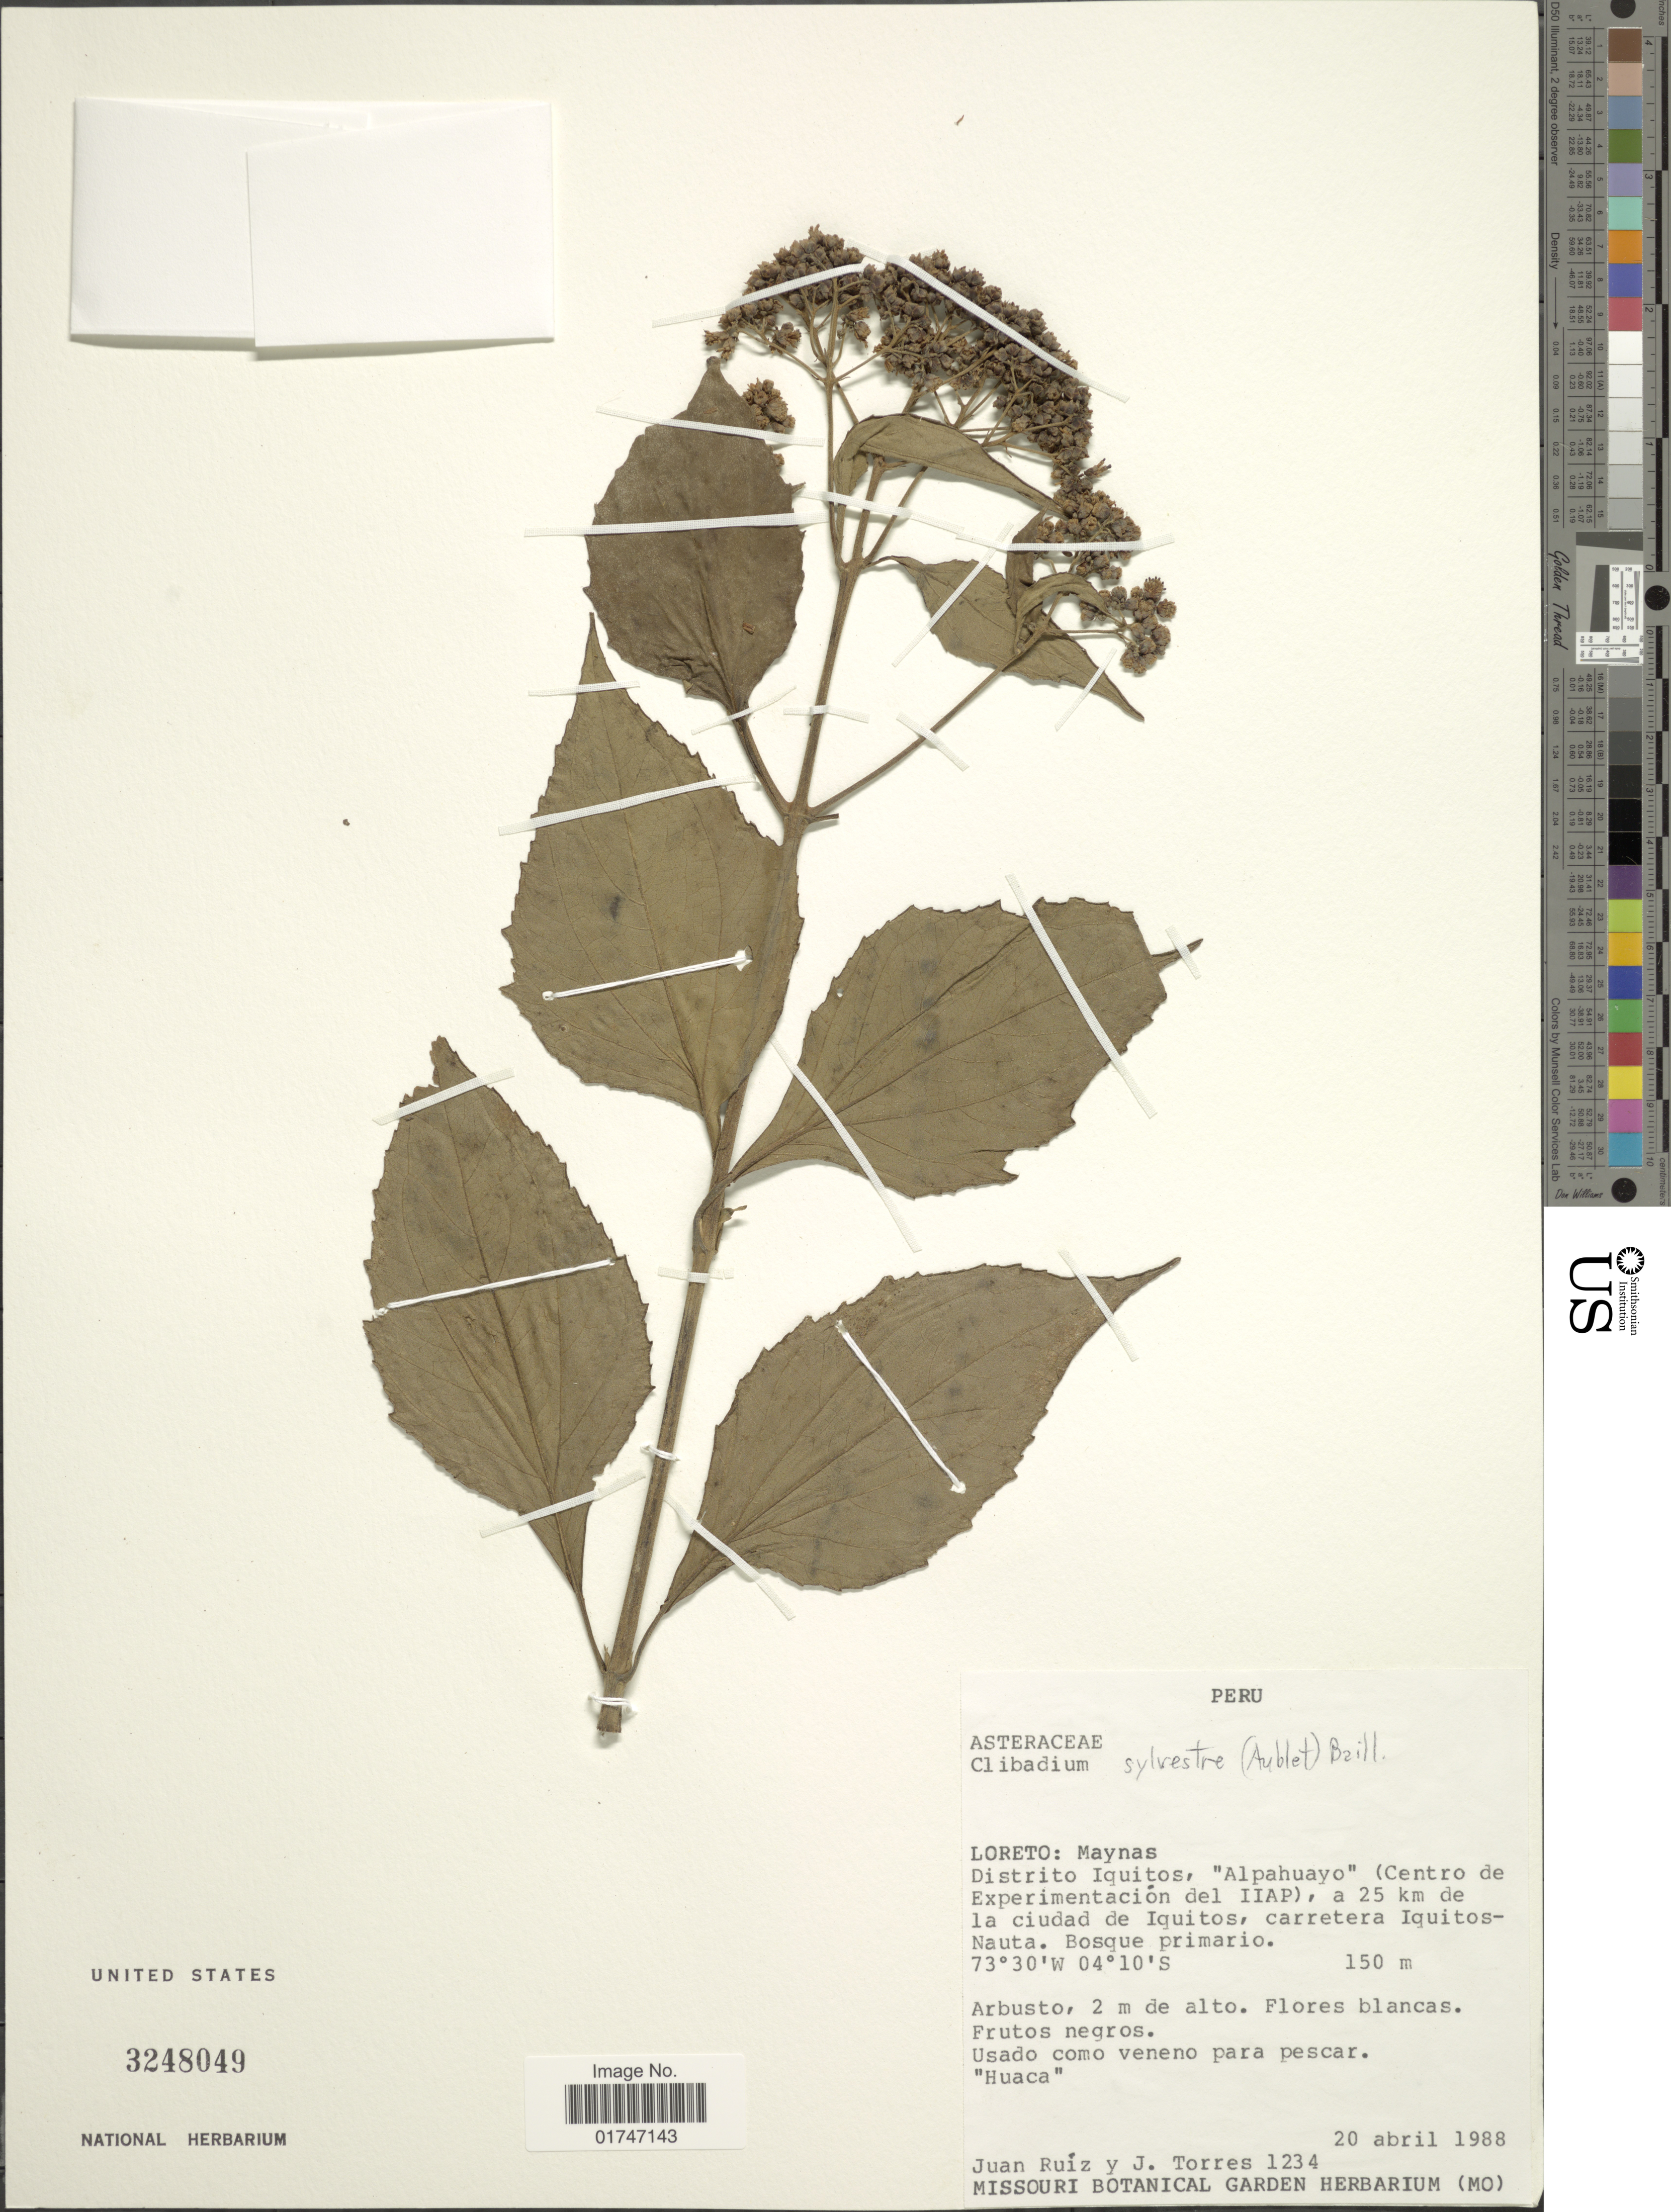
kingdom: Plantae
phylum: Tracheophyta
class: Magnoliopsida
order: Asterales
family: Asteraceae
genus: Clibadium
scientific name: Clibadium sylvestre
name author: (Aubl.) Baill.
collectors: J. Ruiz & J. Torres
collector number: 1234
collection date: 1988-04-20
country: Peru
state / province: Loreto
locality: Loreto: Maynas. Distrito Iquitos, "Alpahuayo" (Centro de Experimentación del IIAP), a 25 km de la ciudad de Iquitos, carretera Iquitos-Nauta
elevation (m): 150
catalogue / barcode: US 3248049